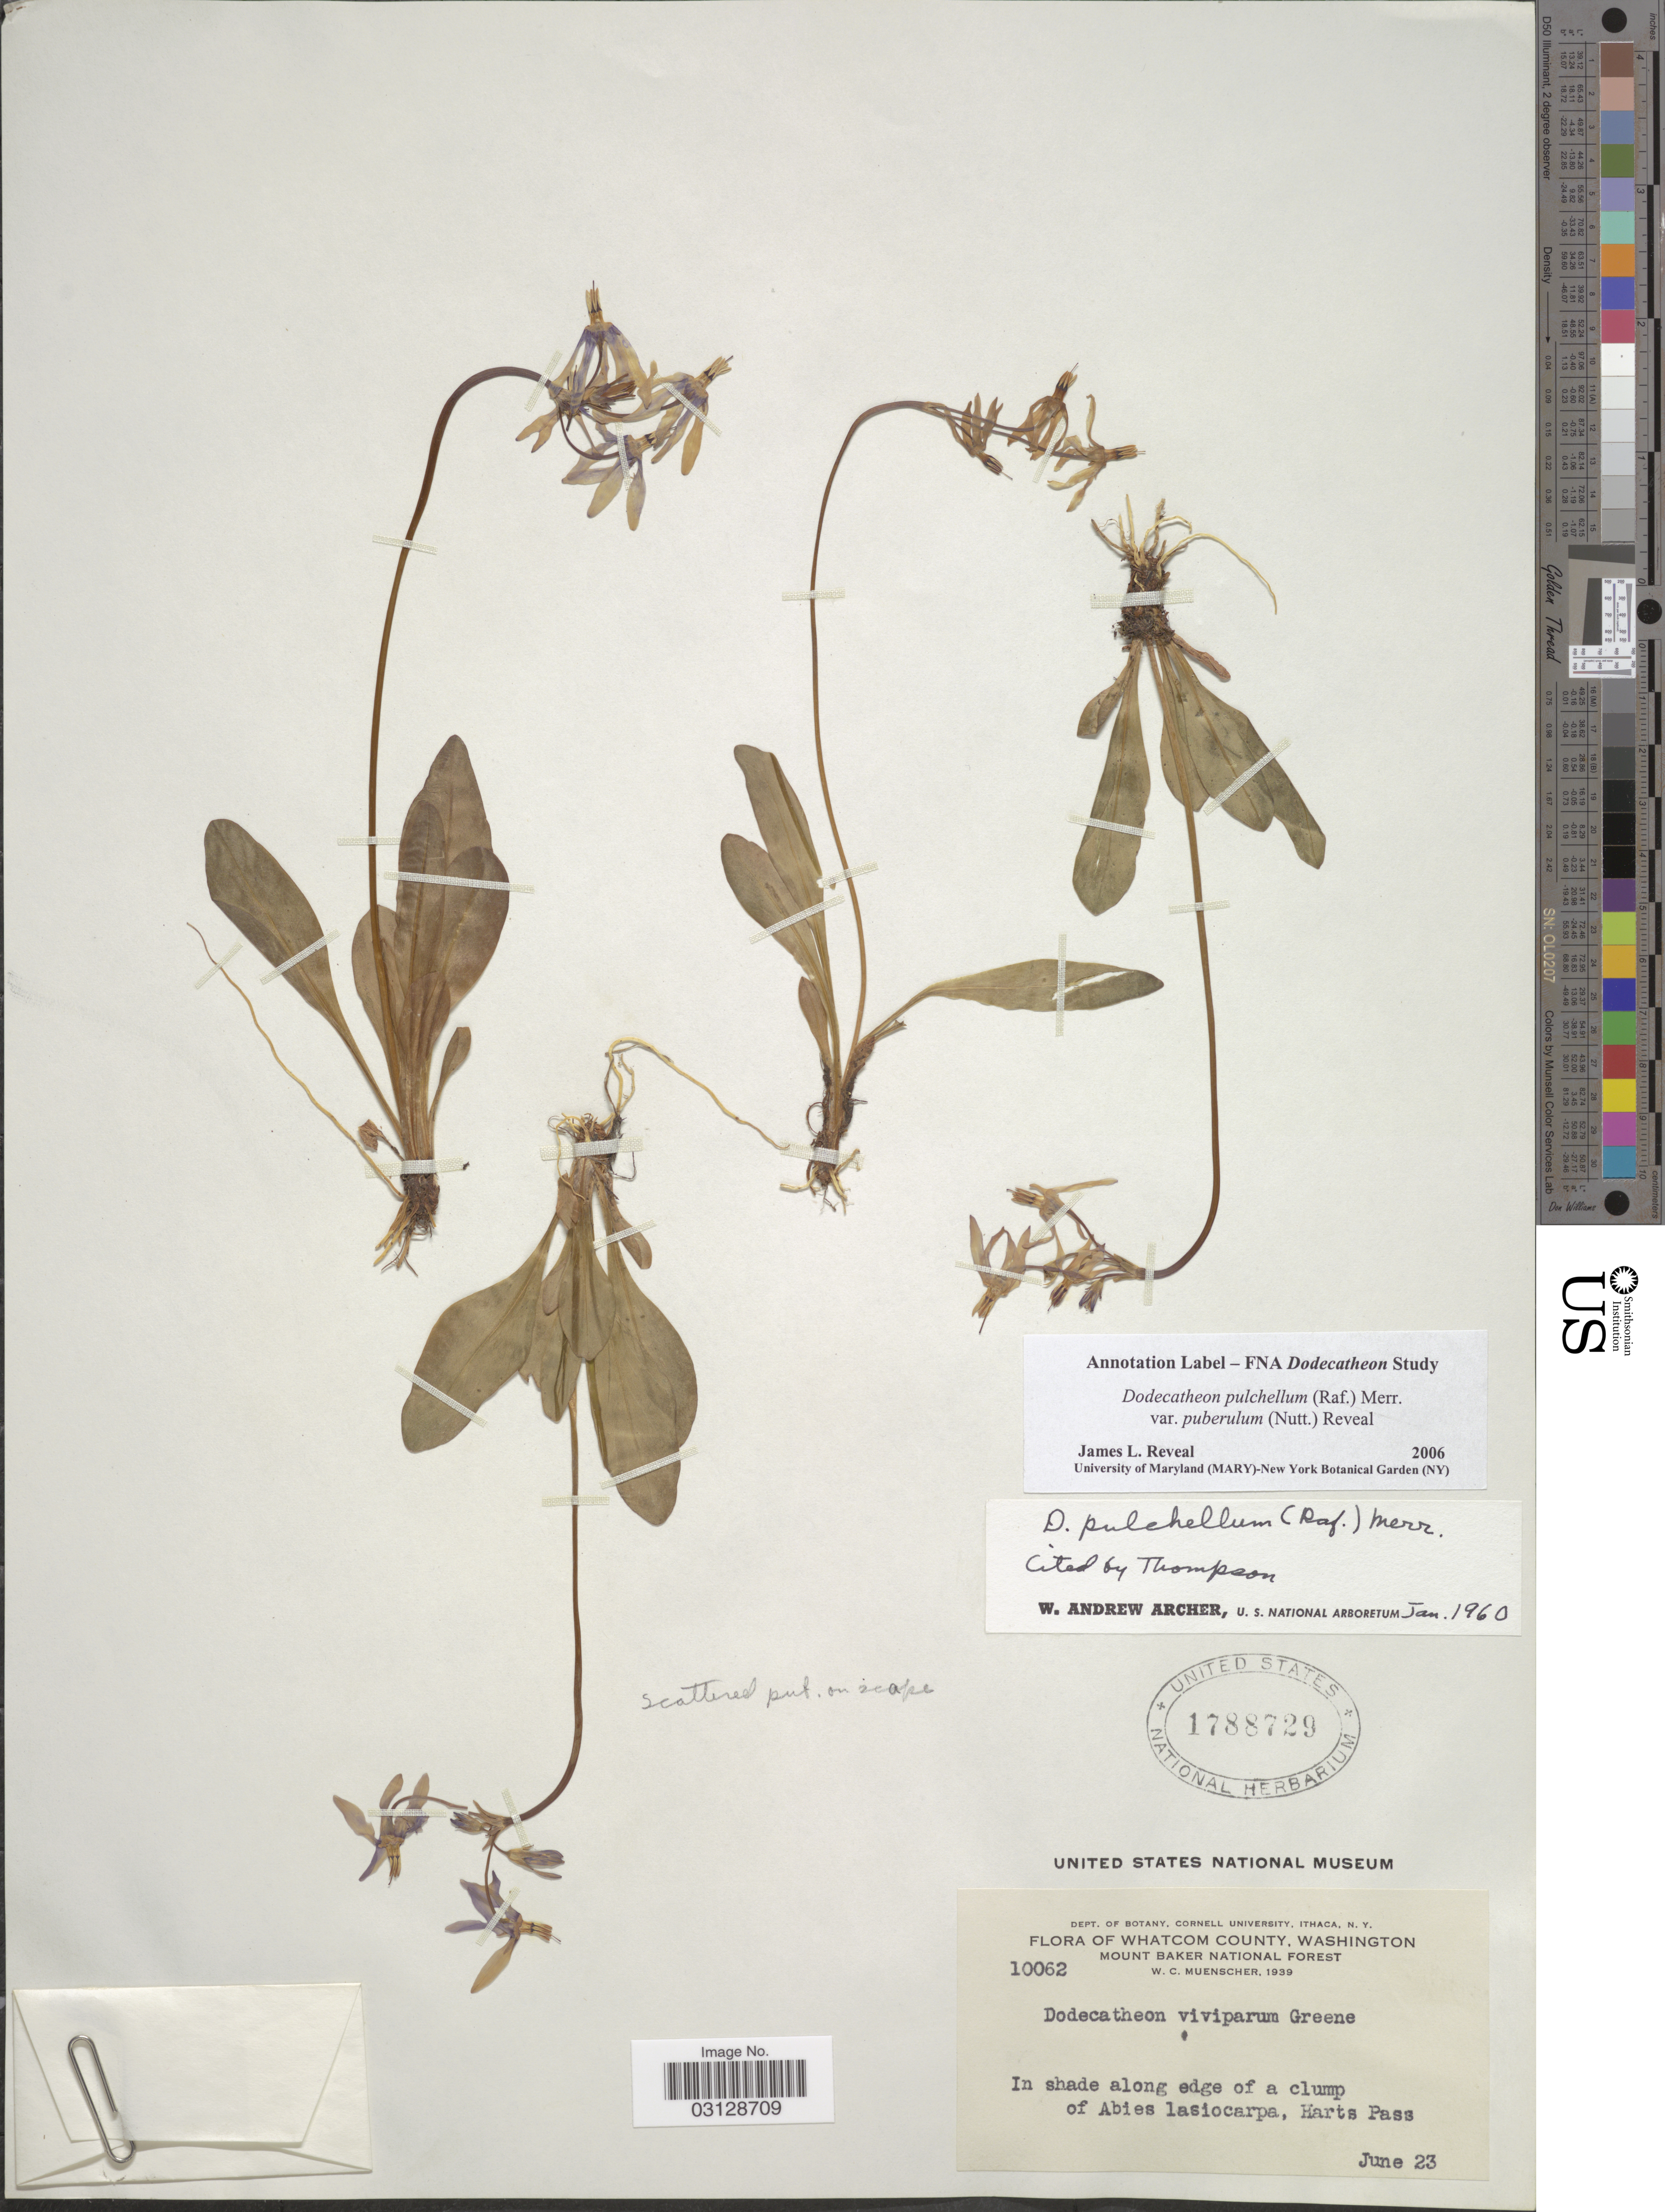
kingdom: Plantae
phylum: Tracheophyta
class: Magnoliopsida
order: Ericales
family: Primulaceae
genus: Dodecatheon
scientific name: Dodecatheon pulchellum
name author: (Raf.) Merr.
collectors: W. Muenscher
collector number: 10062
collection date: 1939-06-23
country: United States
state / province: Washington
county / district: Whatcom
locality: Whatcom County. Mount Baker National Forest. Harts Pass.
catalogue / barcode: US 1788729